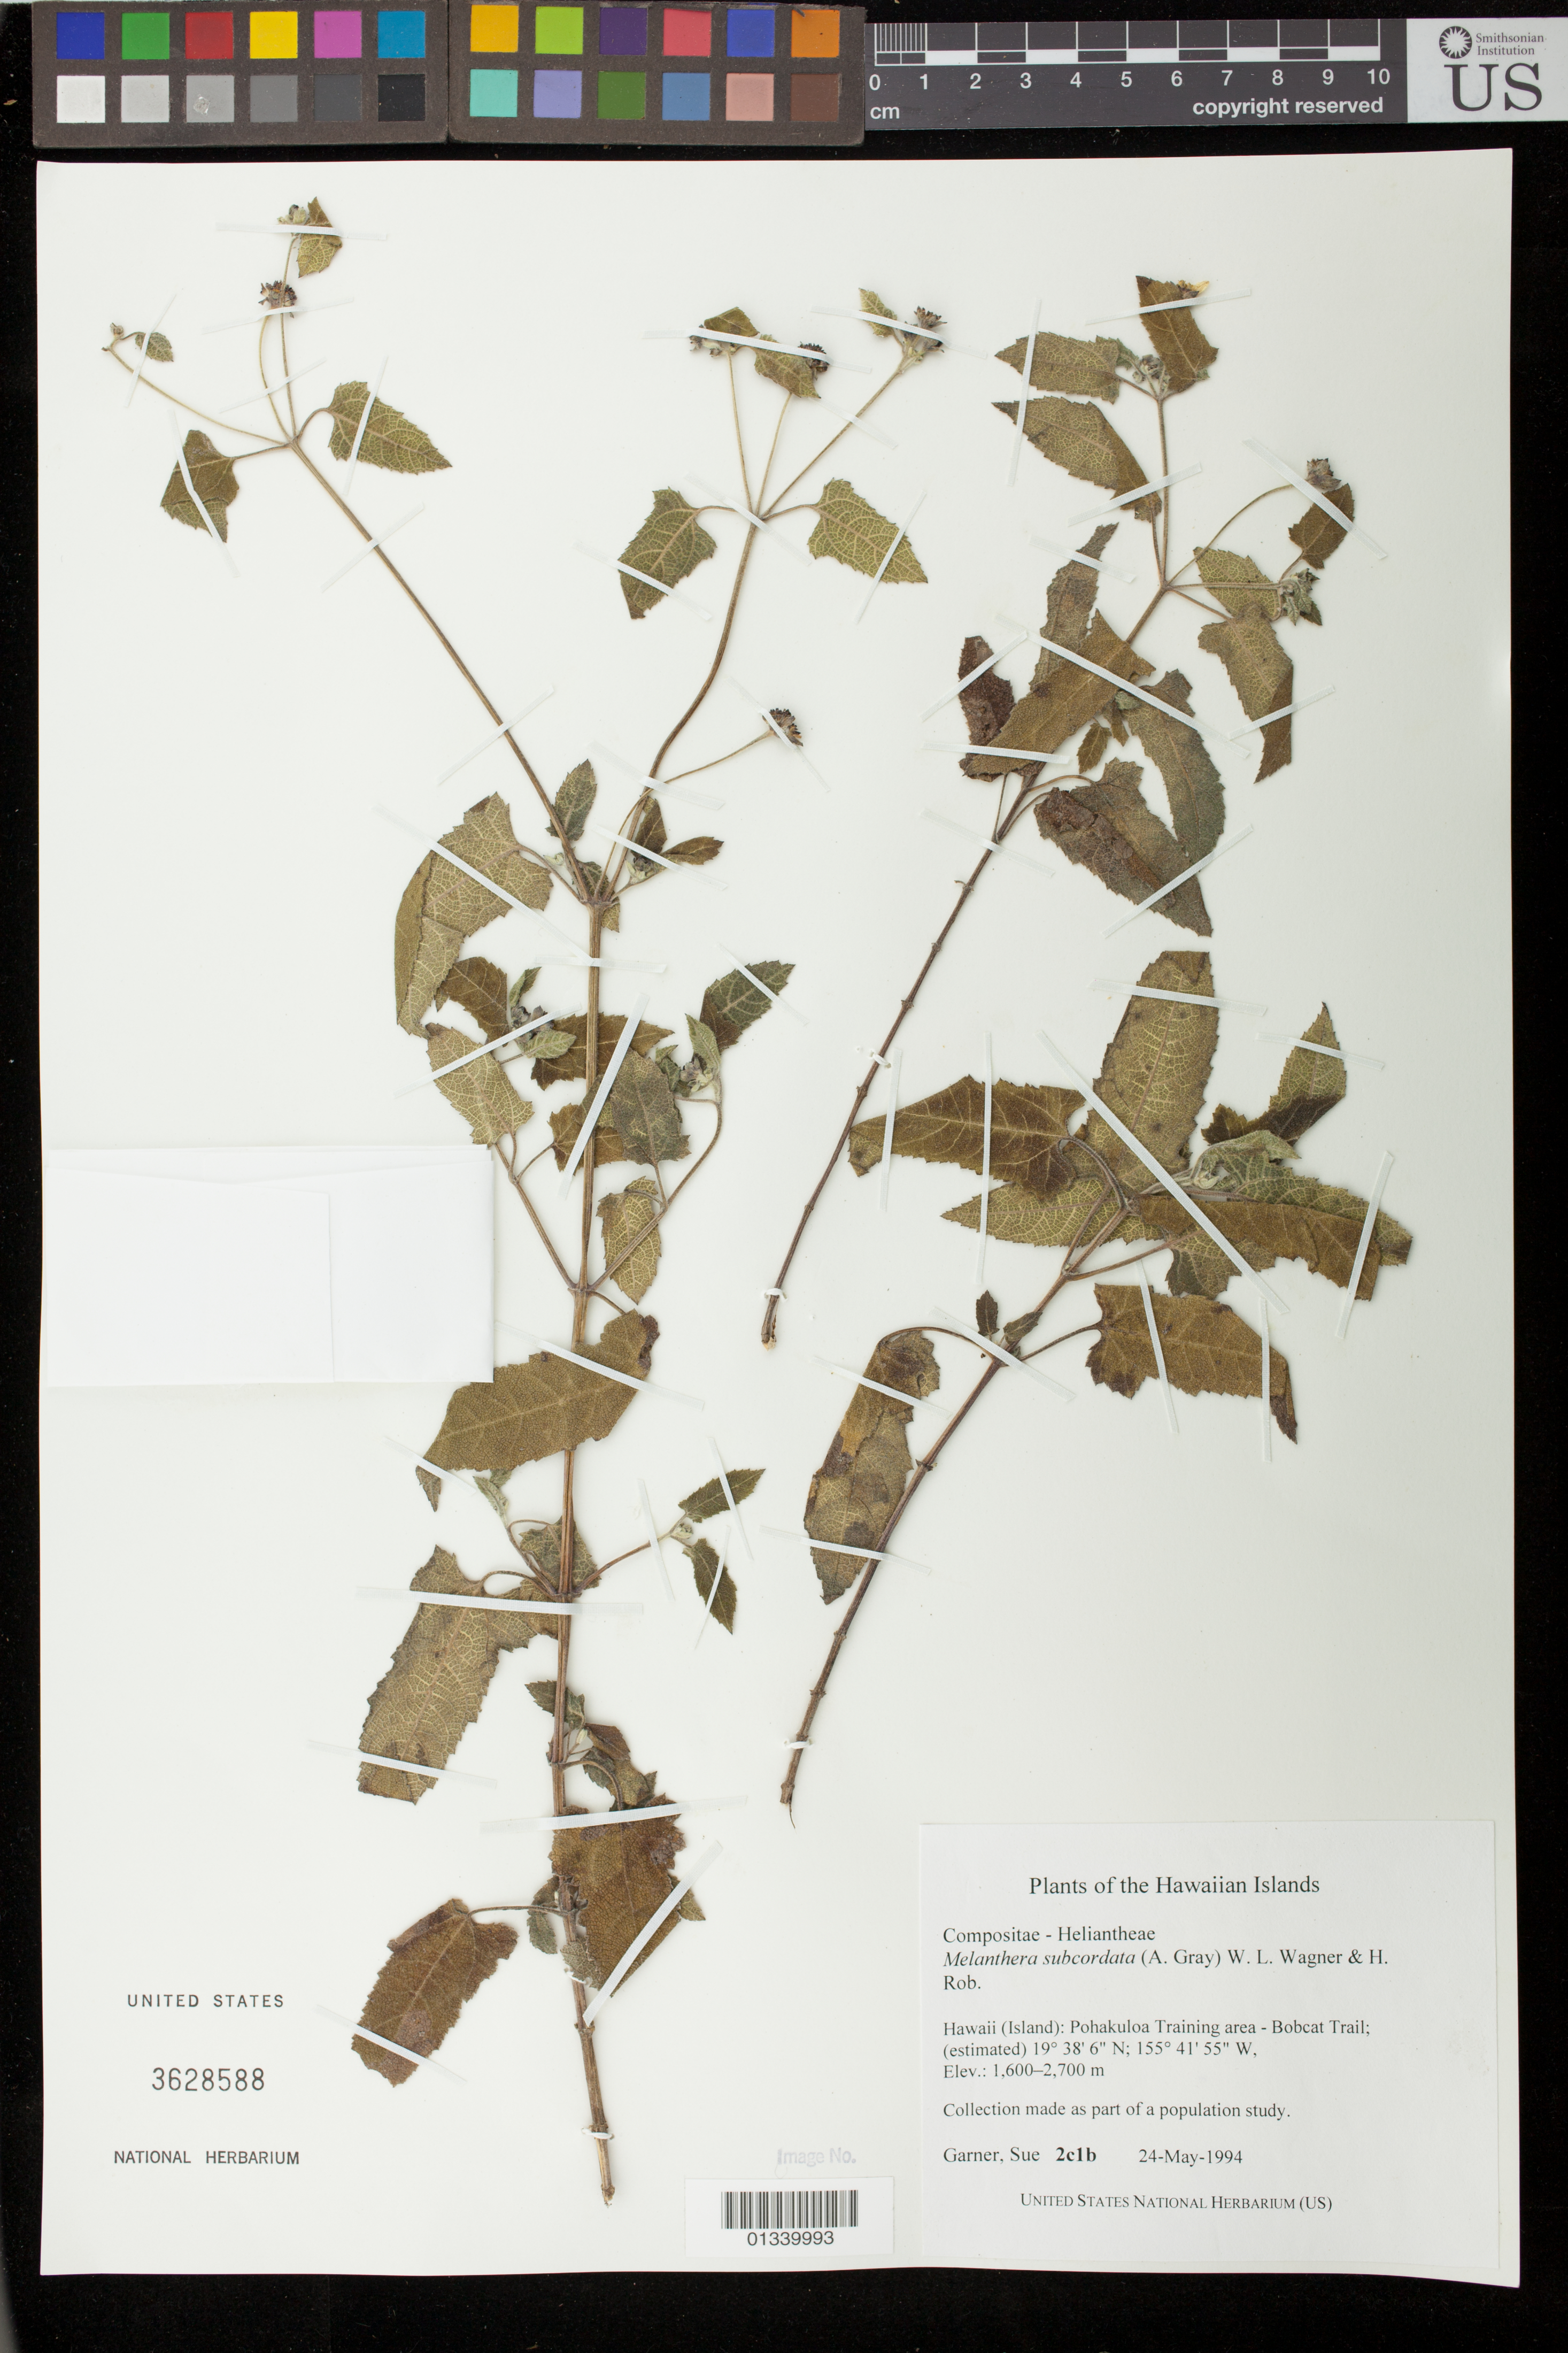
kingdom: Plantae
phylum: Tracheophyta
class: Magnoliopsida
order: Asterales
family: Asteraceae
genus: Wollastonia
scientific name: Wollastonia subcordata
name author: (A. Gray) Orchard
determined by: Wagner, W. L., (BOT), Smithsonian Institution - National Museum of Natural History (UNITED STATES)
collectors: S. Garner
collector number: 2c1b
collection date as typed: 24 May 1994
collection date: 1994-05-24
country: United States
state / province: Hawaii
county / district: Hawaii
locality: Pohakuloa Training area - Bobcat Trail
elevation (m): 1600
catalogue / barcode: US 3628588